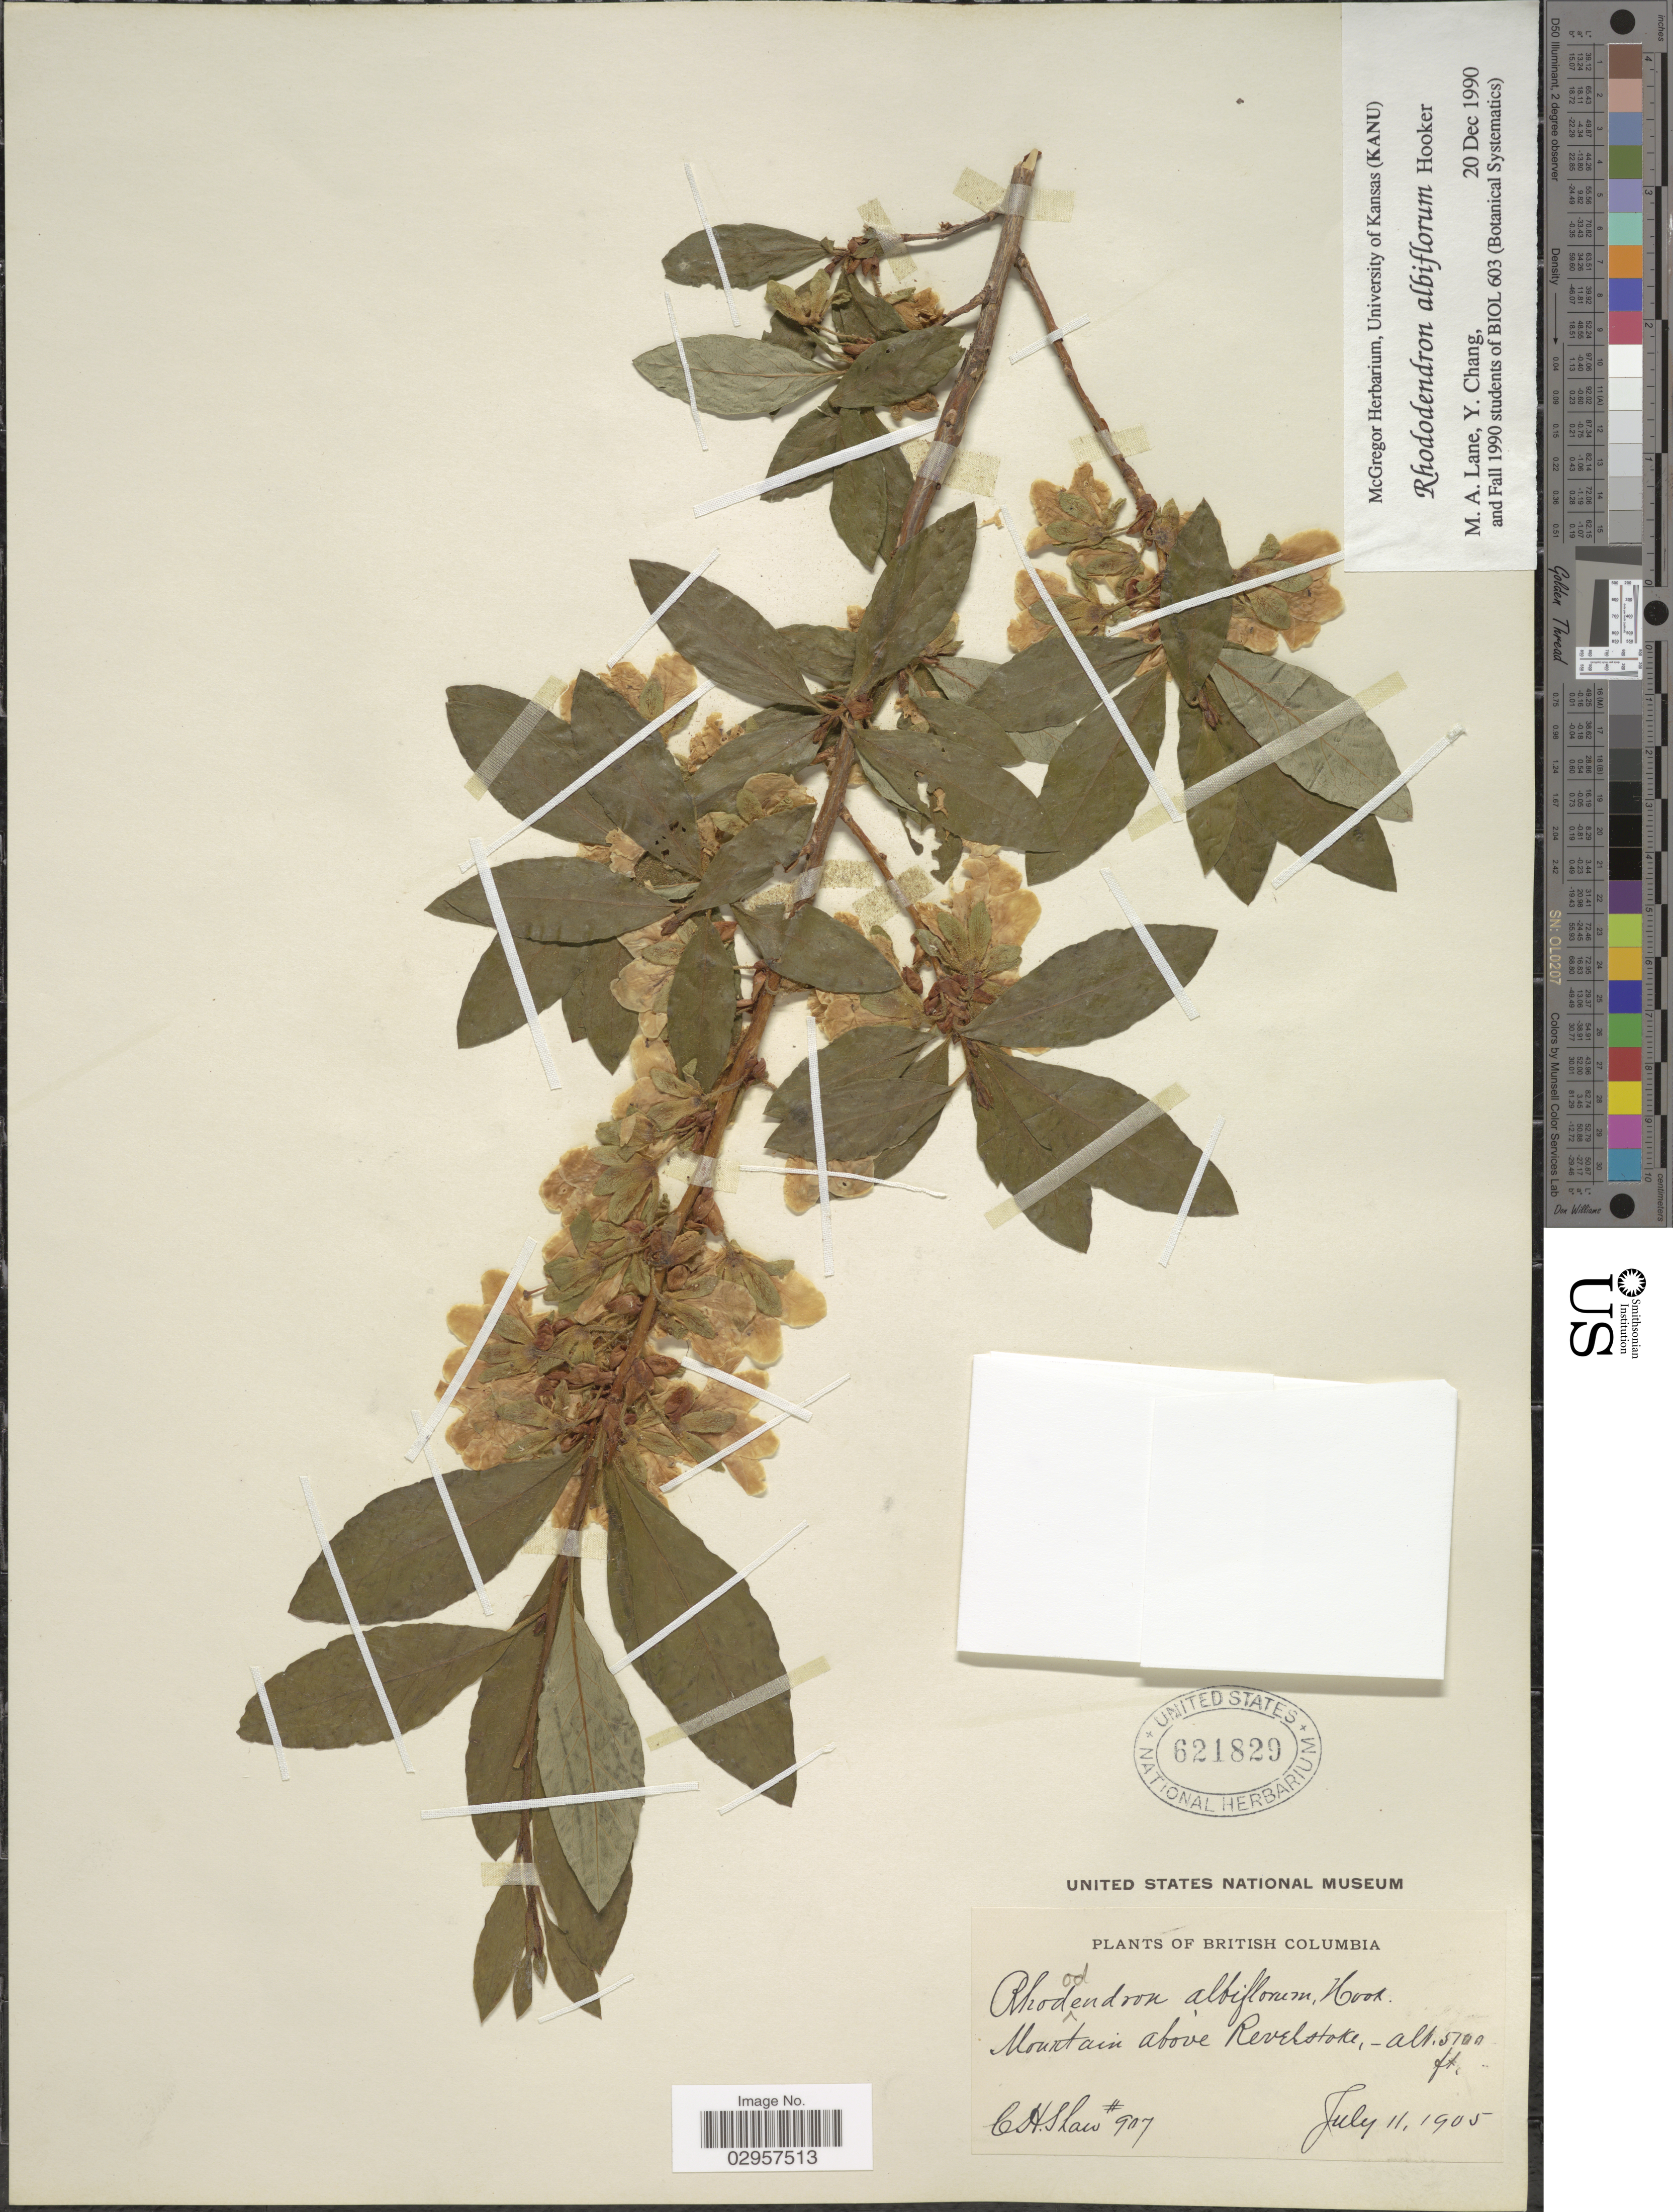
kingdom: Plantae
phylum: Tracheophyta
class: Magnoliopsida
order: Ericales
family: Ericaceae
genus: Rhododendron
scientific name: Rhododendron albiflorum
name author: Hook.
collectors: C. H. Shaw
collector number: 907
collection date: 1905-07-11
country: Canada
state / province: British Columbia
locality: Mountain above Revelstoke.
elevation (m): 1554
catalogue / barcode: US 621829